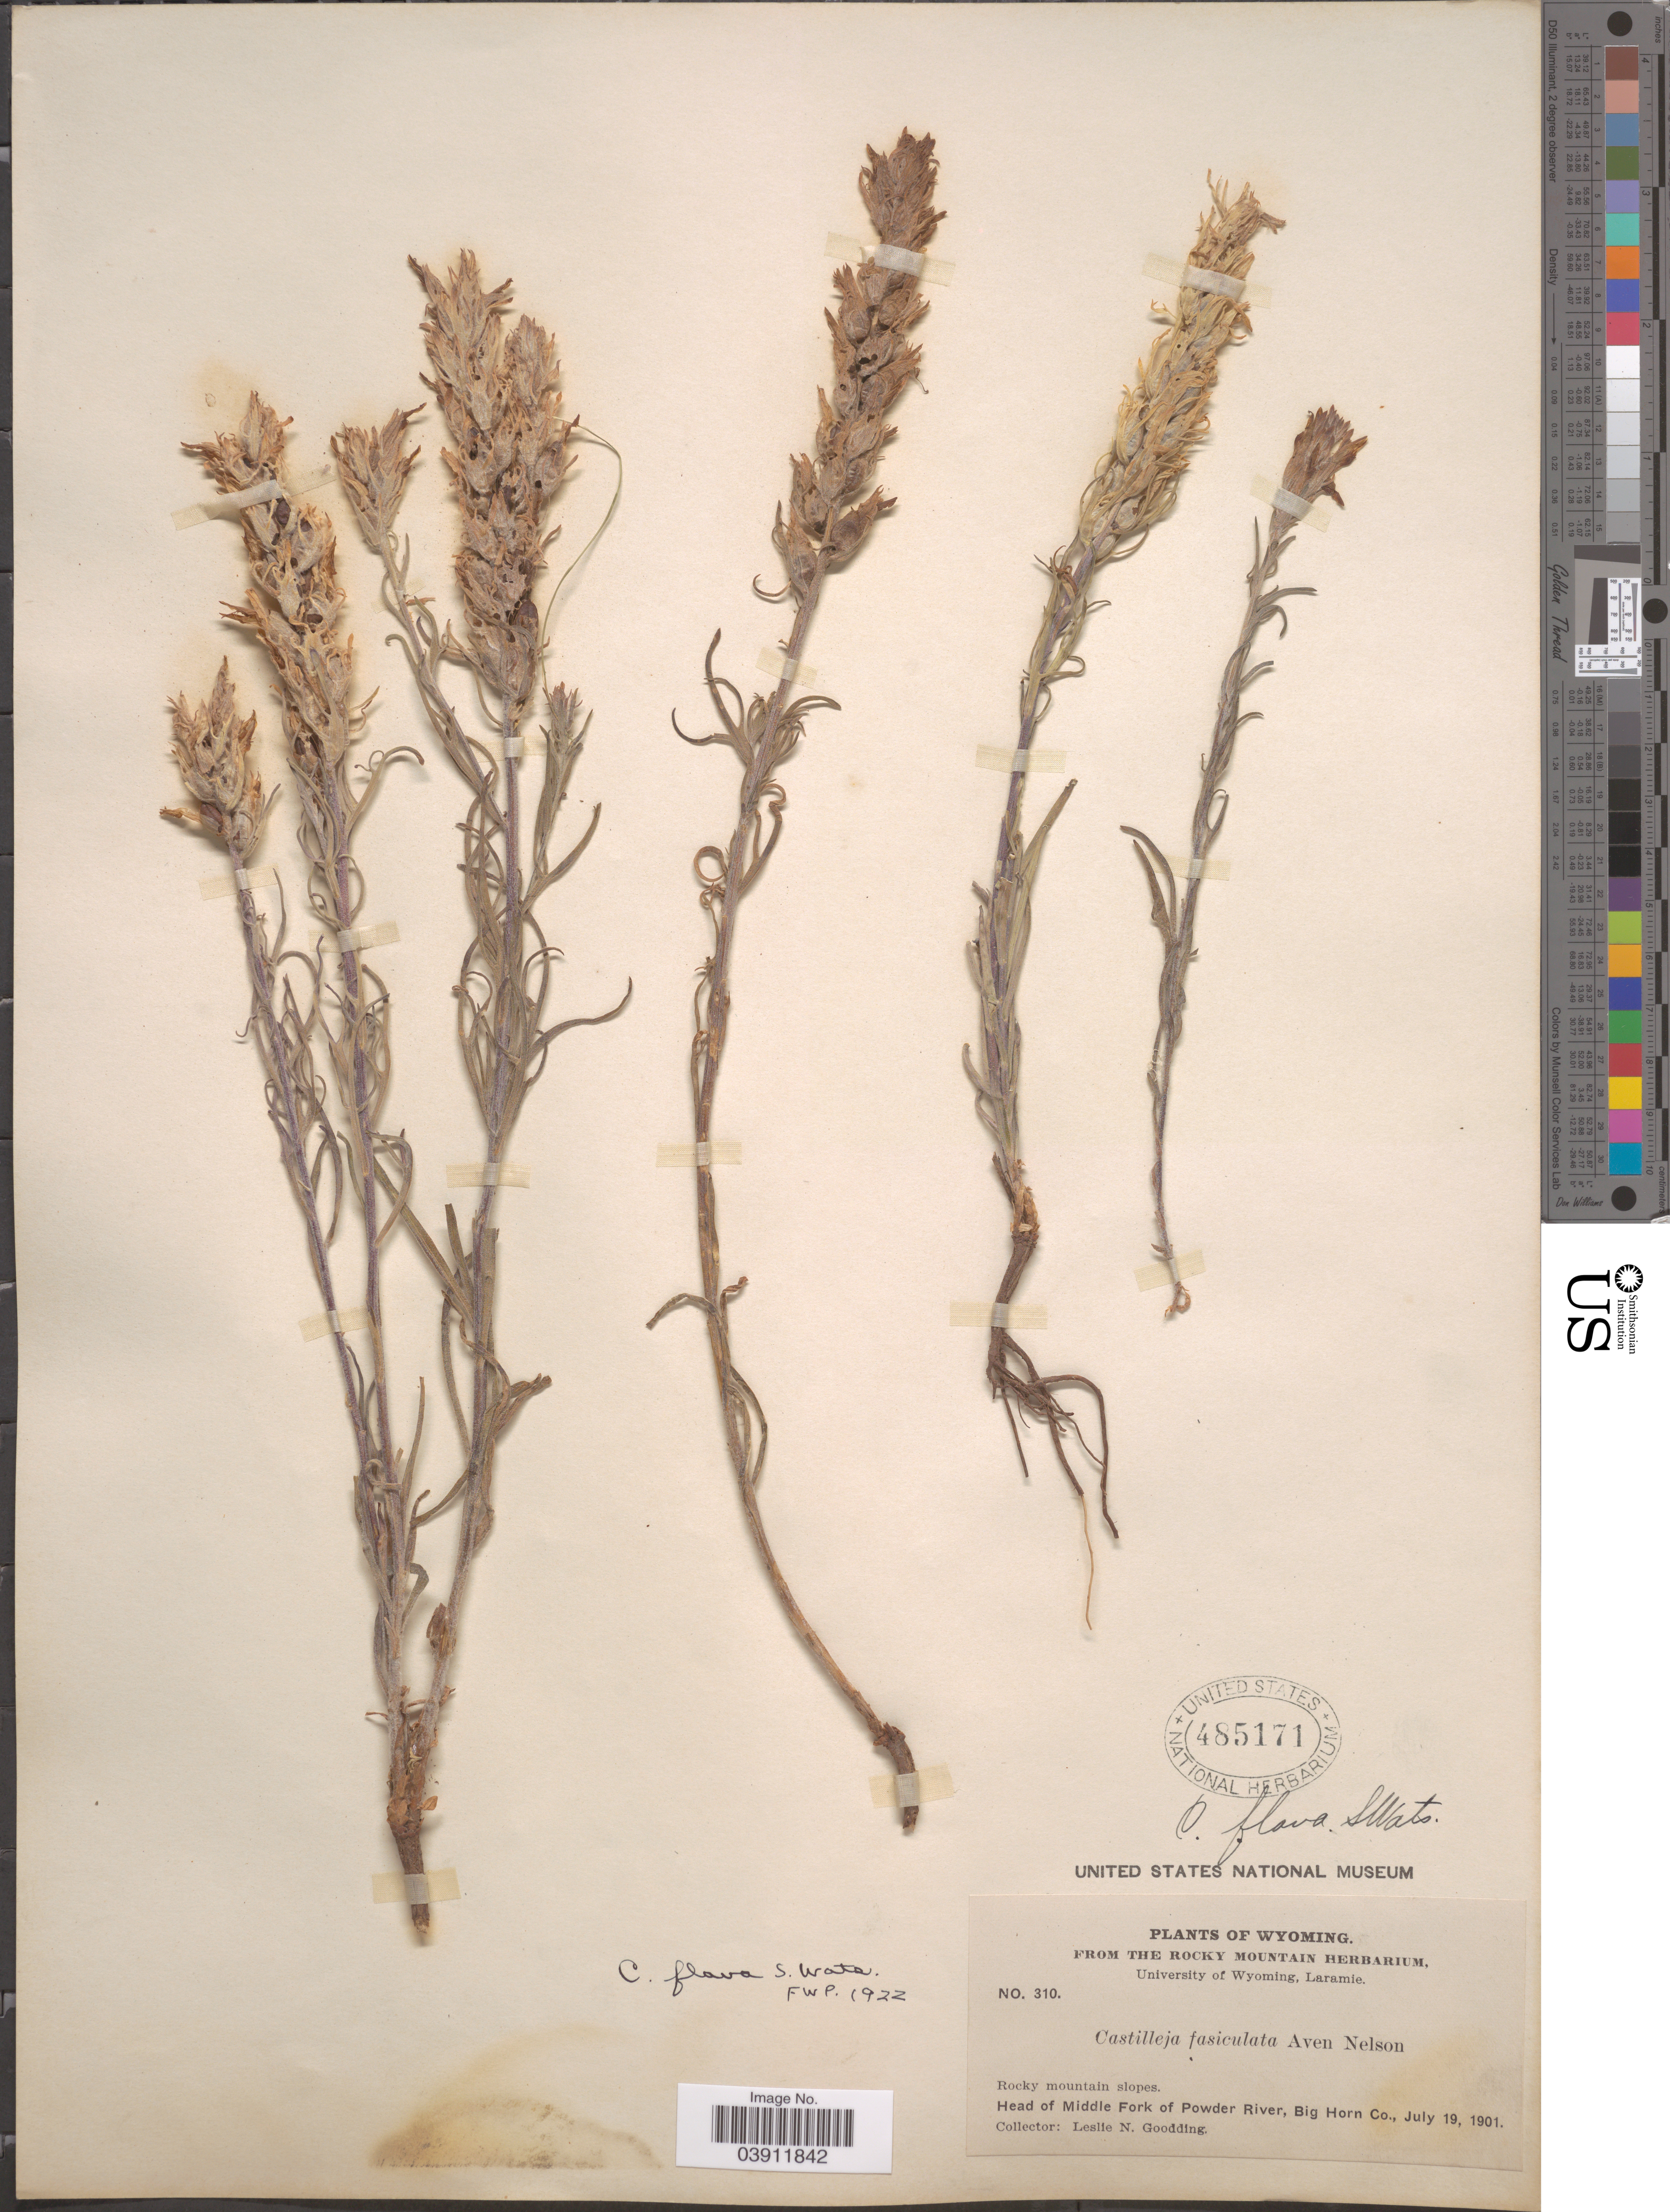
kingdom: Plantae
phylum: Tracheophyta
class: Magnoliopsida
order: Lamiales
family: Orobanchaceae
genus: Castilleja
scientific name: Castilleja flava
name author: S. Watson in C. King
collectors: L. N. Goodding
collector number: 310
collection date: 1901-07-19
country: United States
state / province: Wyoming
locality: Rocky mountain slopes. Head of Middle Fork of Powder River, Big Horn Co.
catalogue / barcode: US 485171